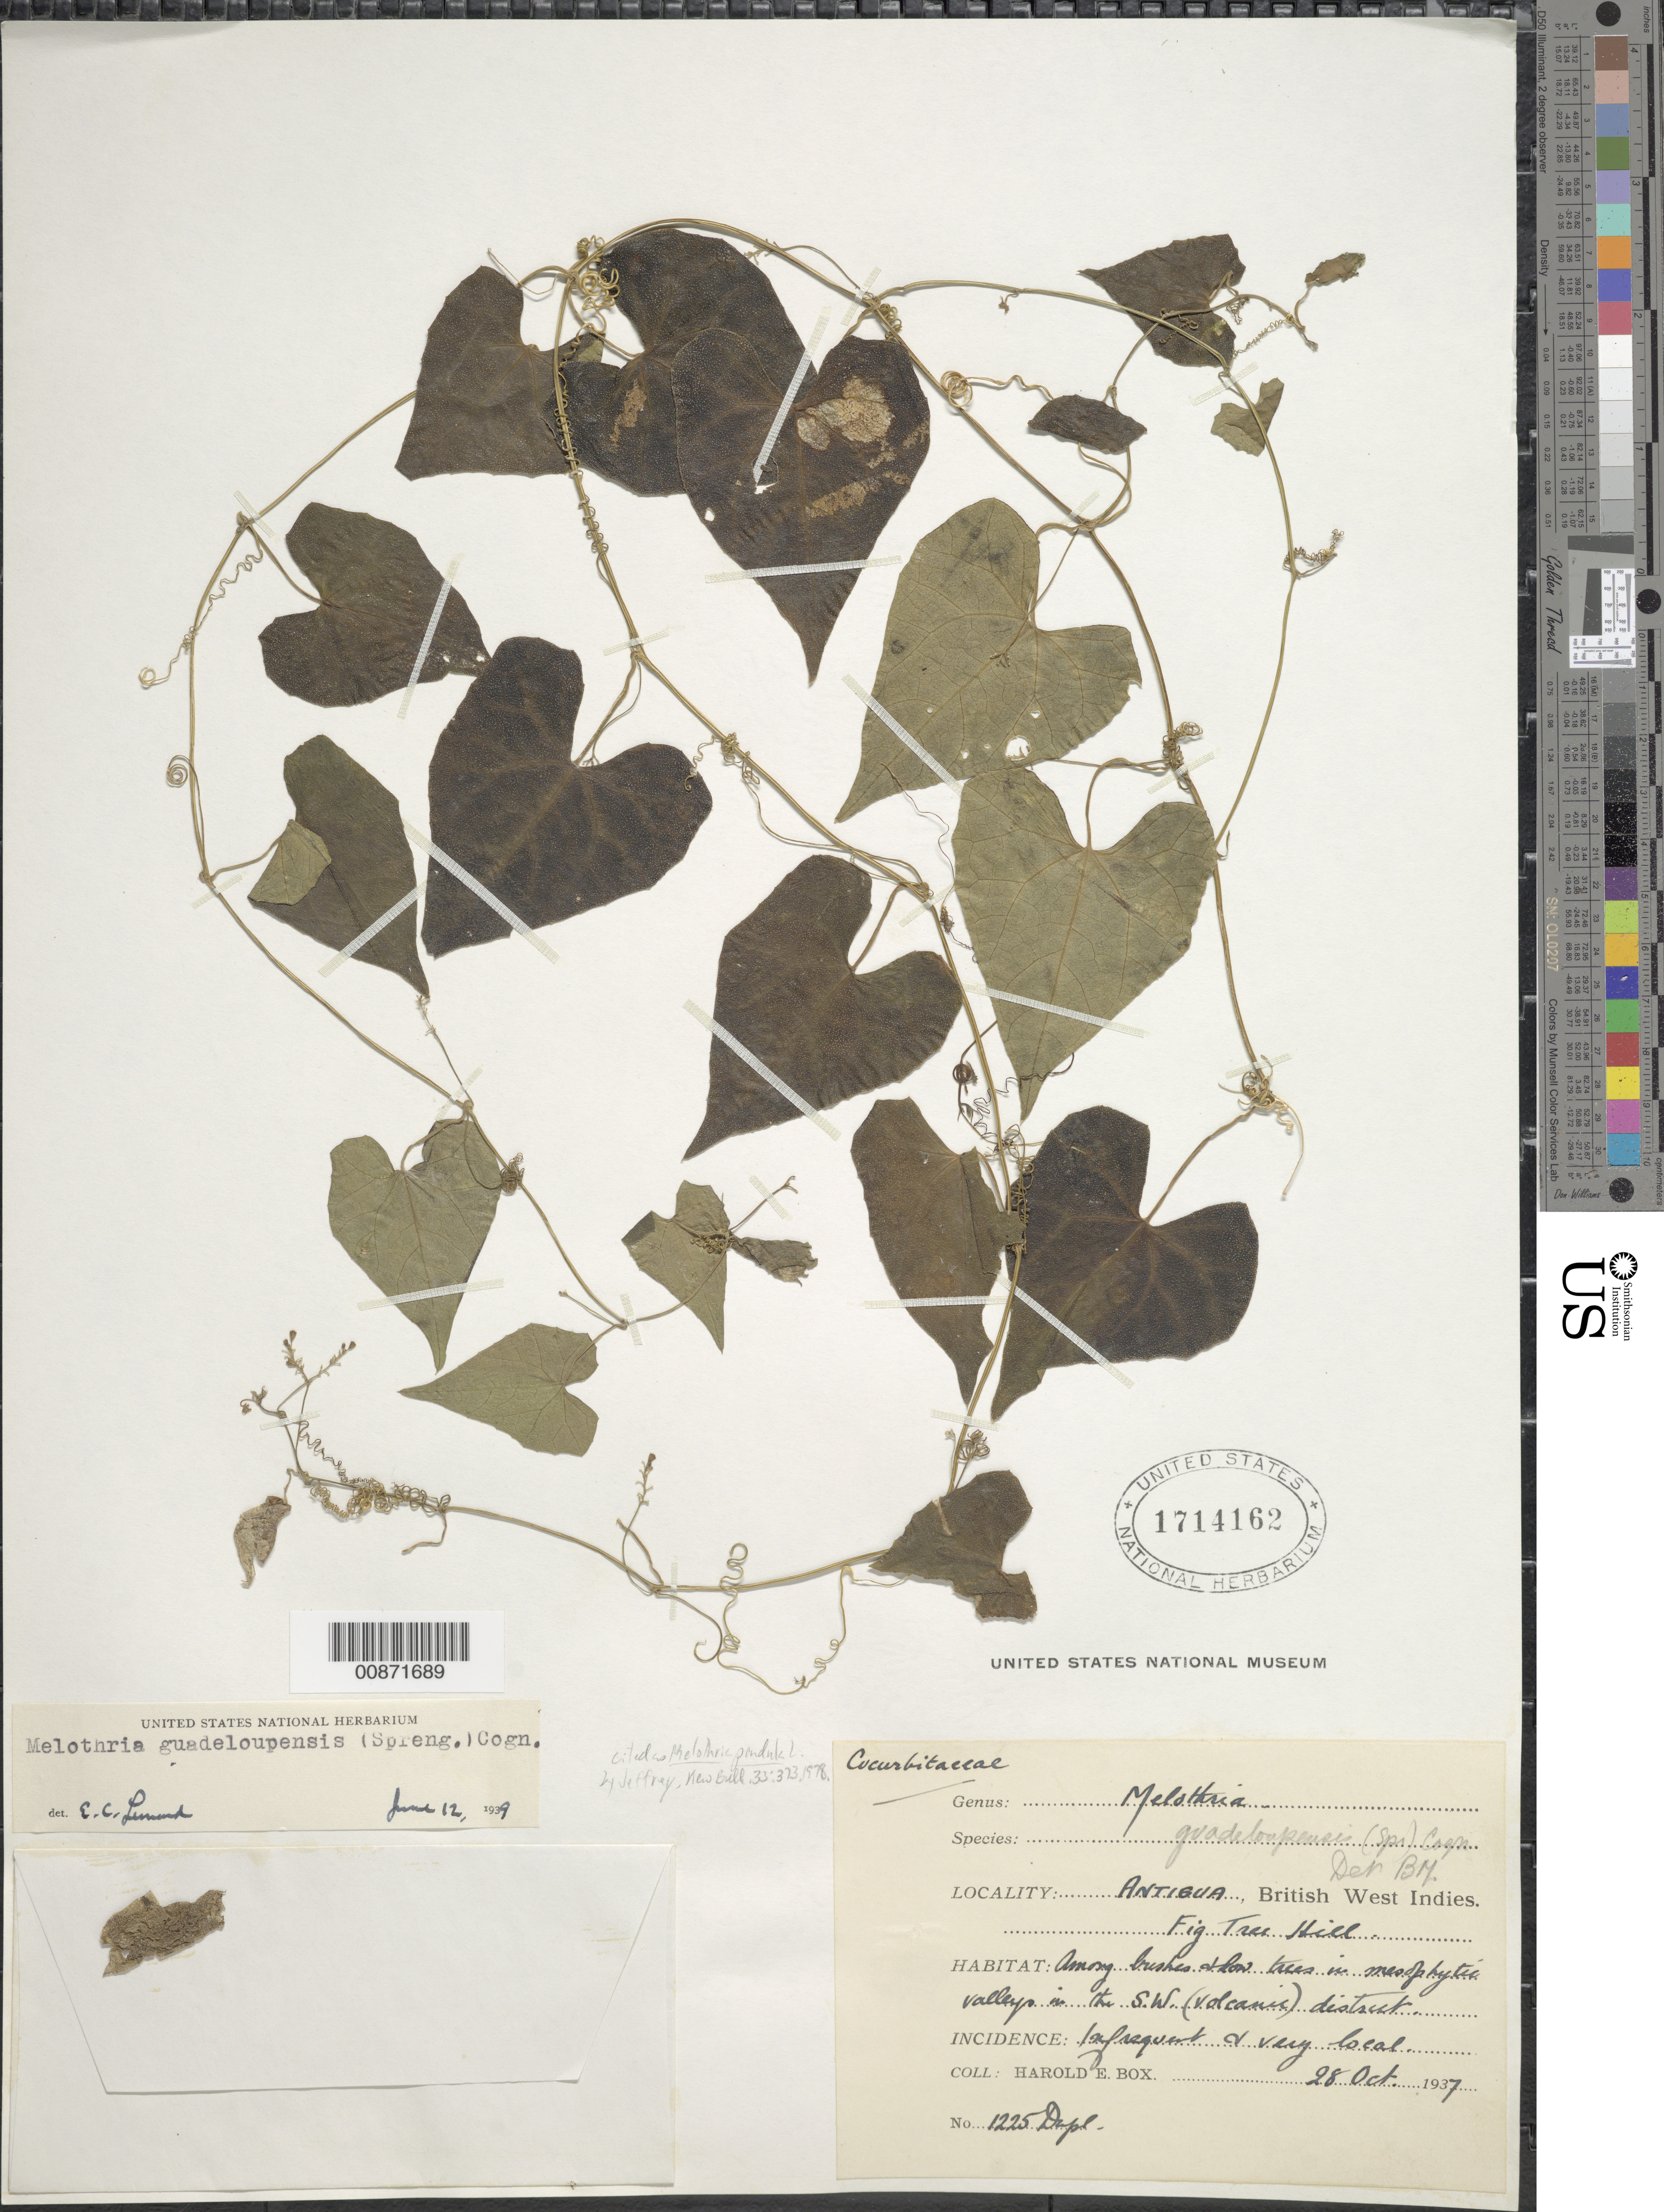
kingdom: Plantae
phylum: Tracheophyta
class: Magnoliopsida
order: Cucurbitales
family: Cucurbitaceae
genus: Melothria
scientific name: Melothria pendula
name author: L.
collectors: H. E. Box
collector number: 1225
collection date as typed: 28 Oct 1937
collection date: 1937-10-28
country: Antigua and Barbuda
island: Leeward Is.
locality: Fig Tree Hill. Valleys in the SW (volcanic) district.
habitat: Among bushes and low trees in mesophytic valleys in volcanic area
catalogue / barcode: US 1714162